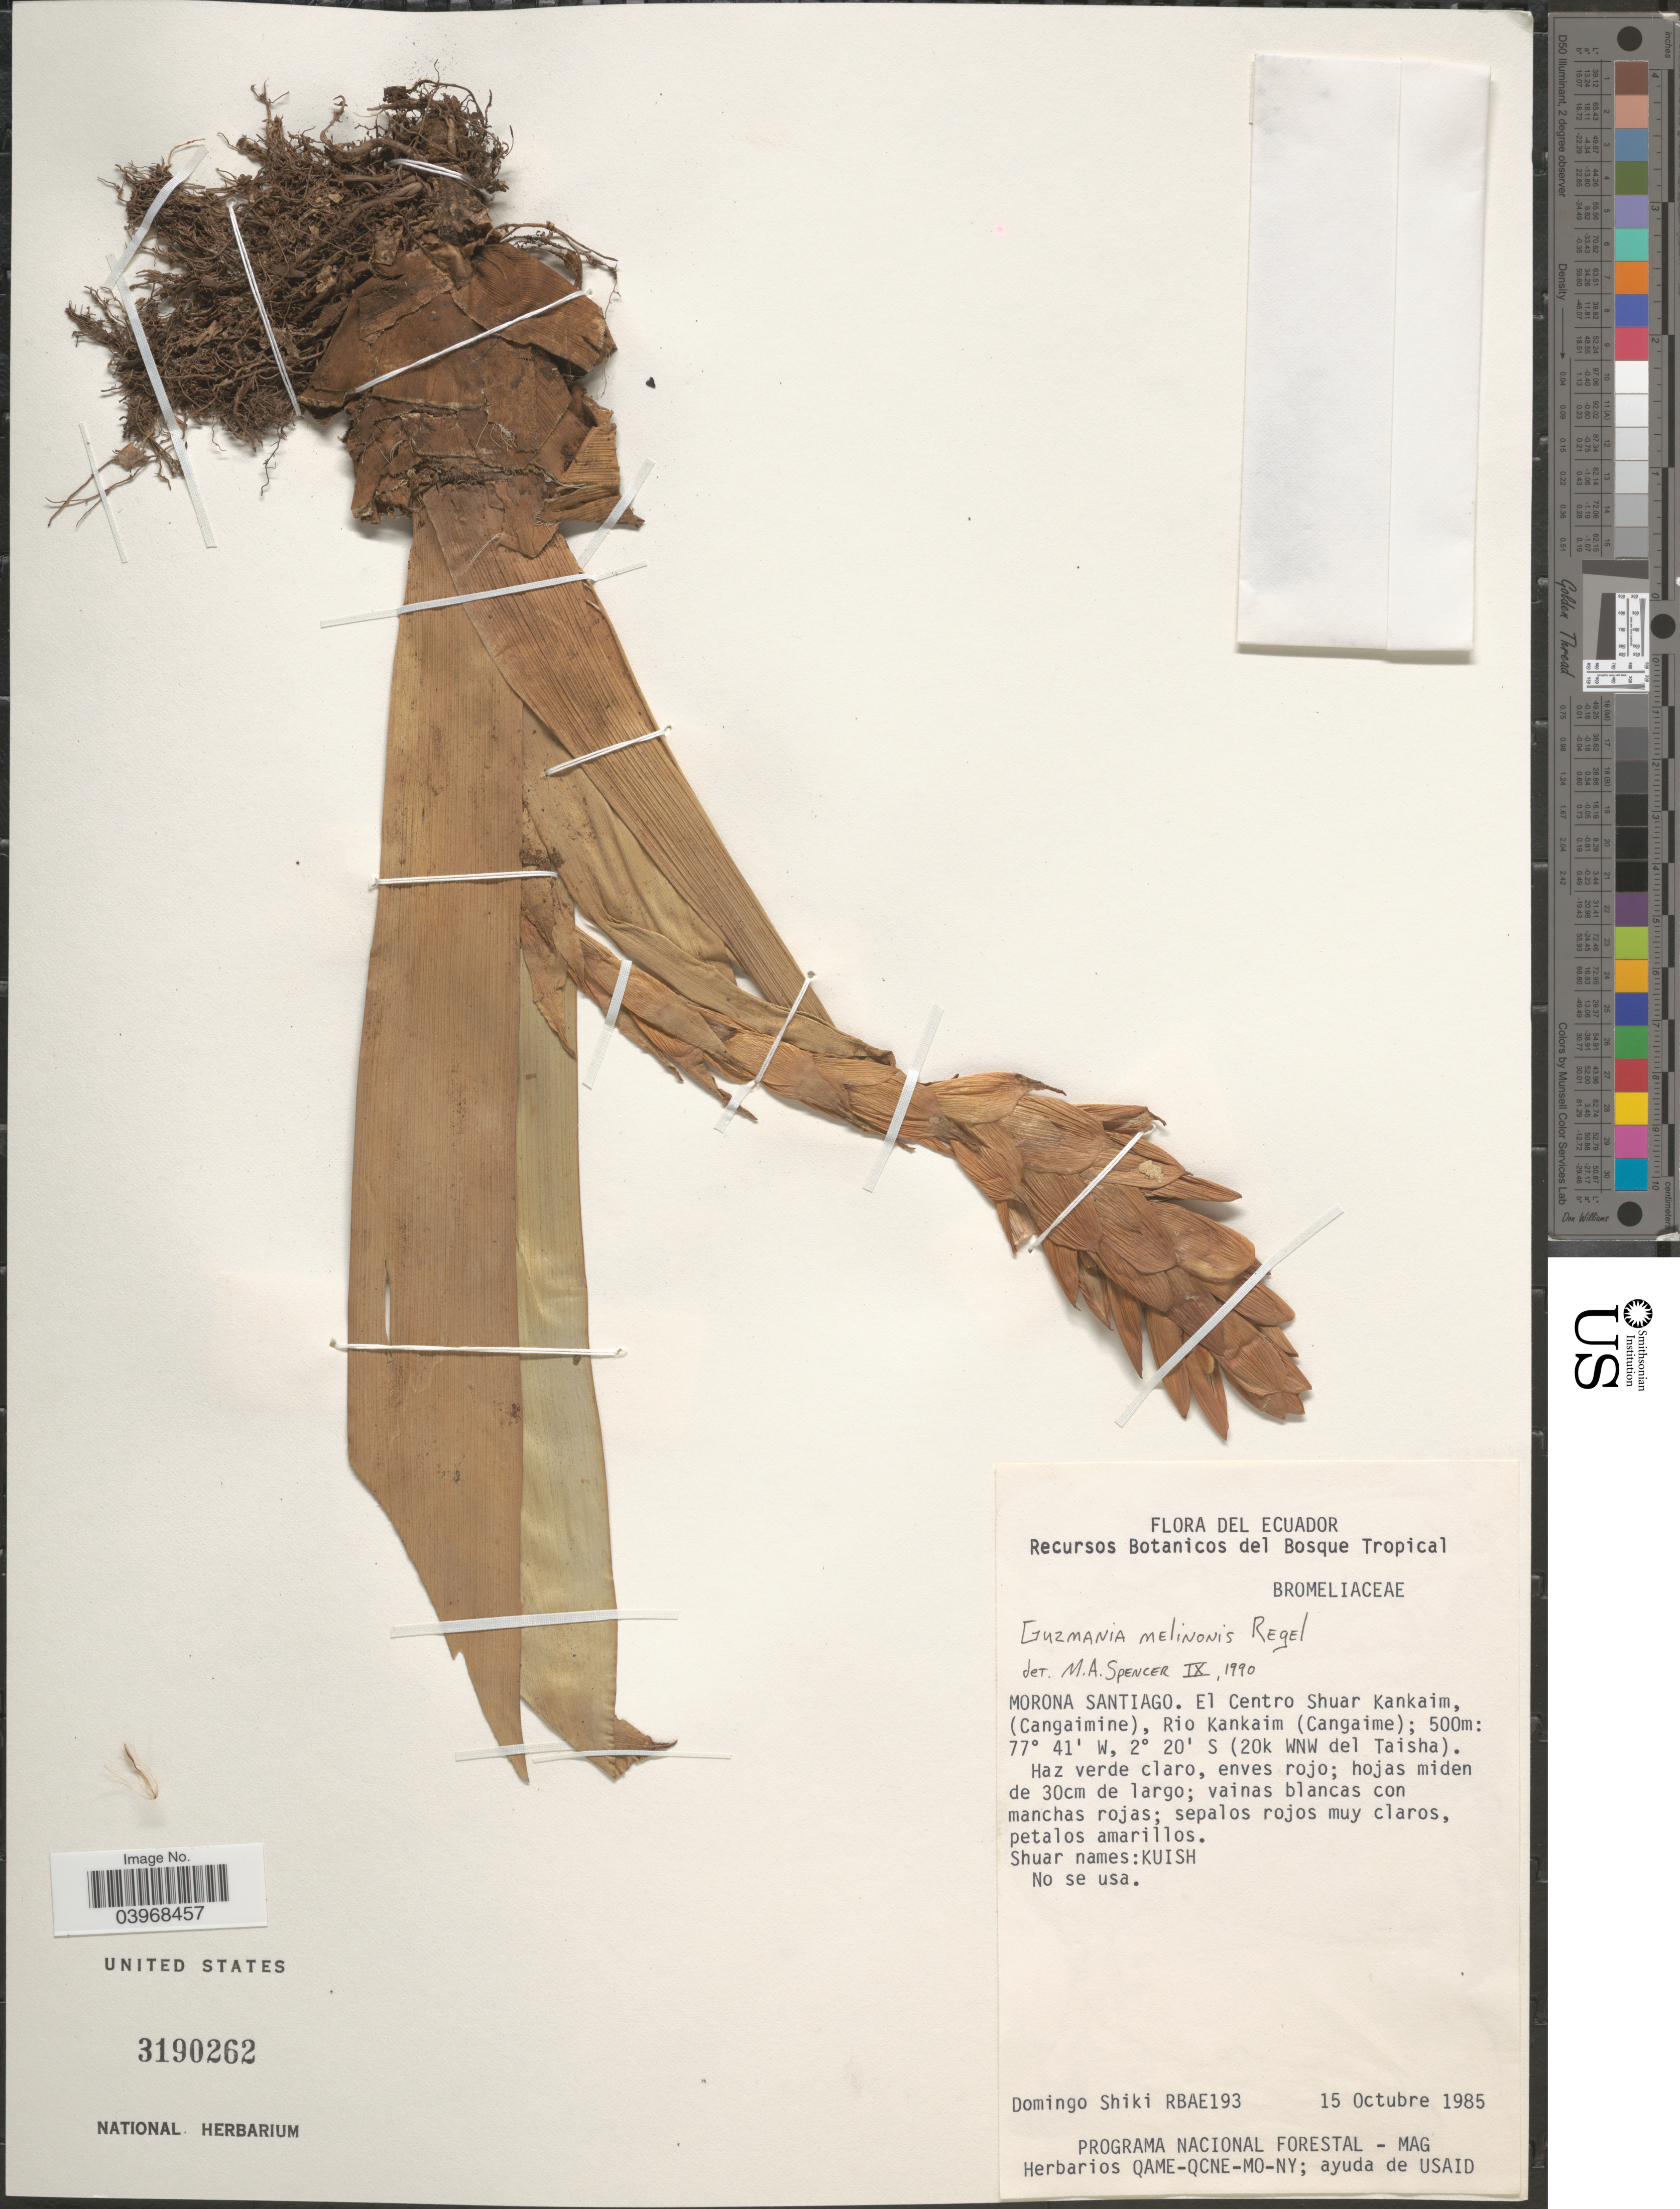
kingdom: Plantae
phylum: Tracheophyta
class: Liliopsida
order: Poales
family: Bromeliaceae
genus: Guzmania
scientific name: Guzmania melinonis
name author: Regel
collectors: D. Shiki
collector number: RBAE193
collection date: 1985-10-15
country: Ecuador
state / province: Morona-Santiago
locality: El Centro Shuar Kankaim, (Cangaimine), Rio Kankaim (Cangaime); (20k WNW del Taisha).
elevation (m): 500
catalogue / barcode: US 3190262